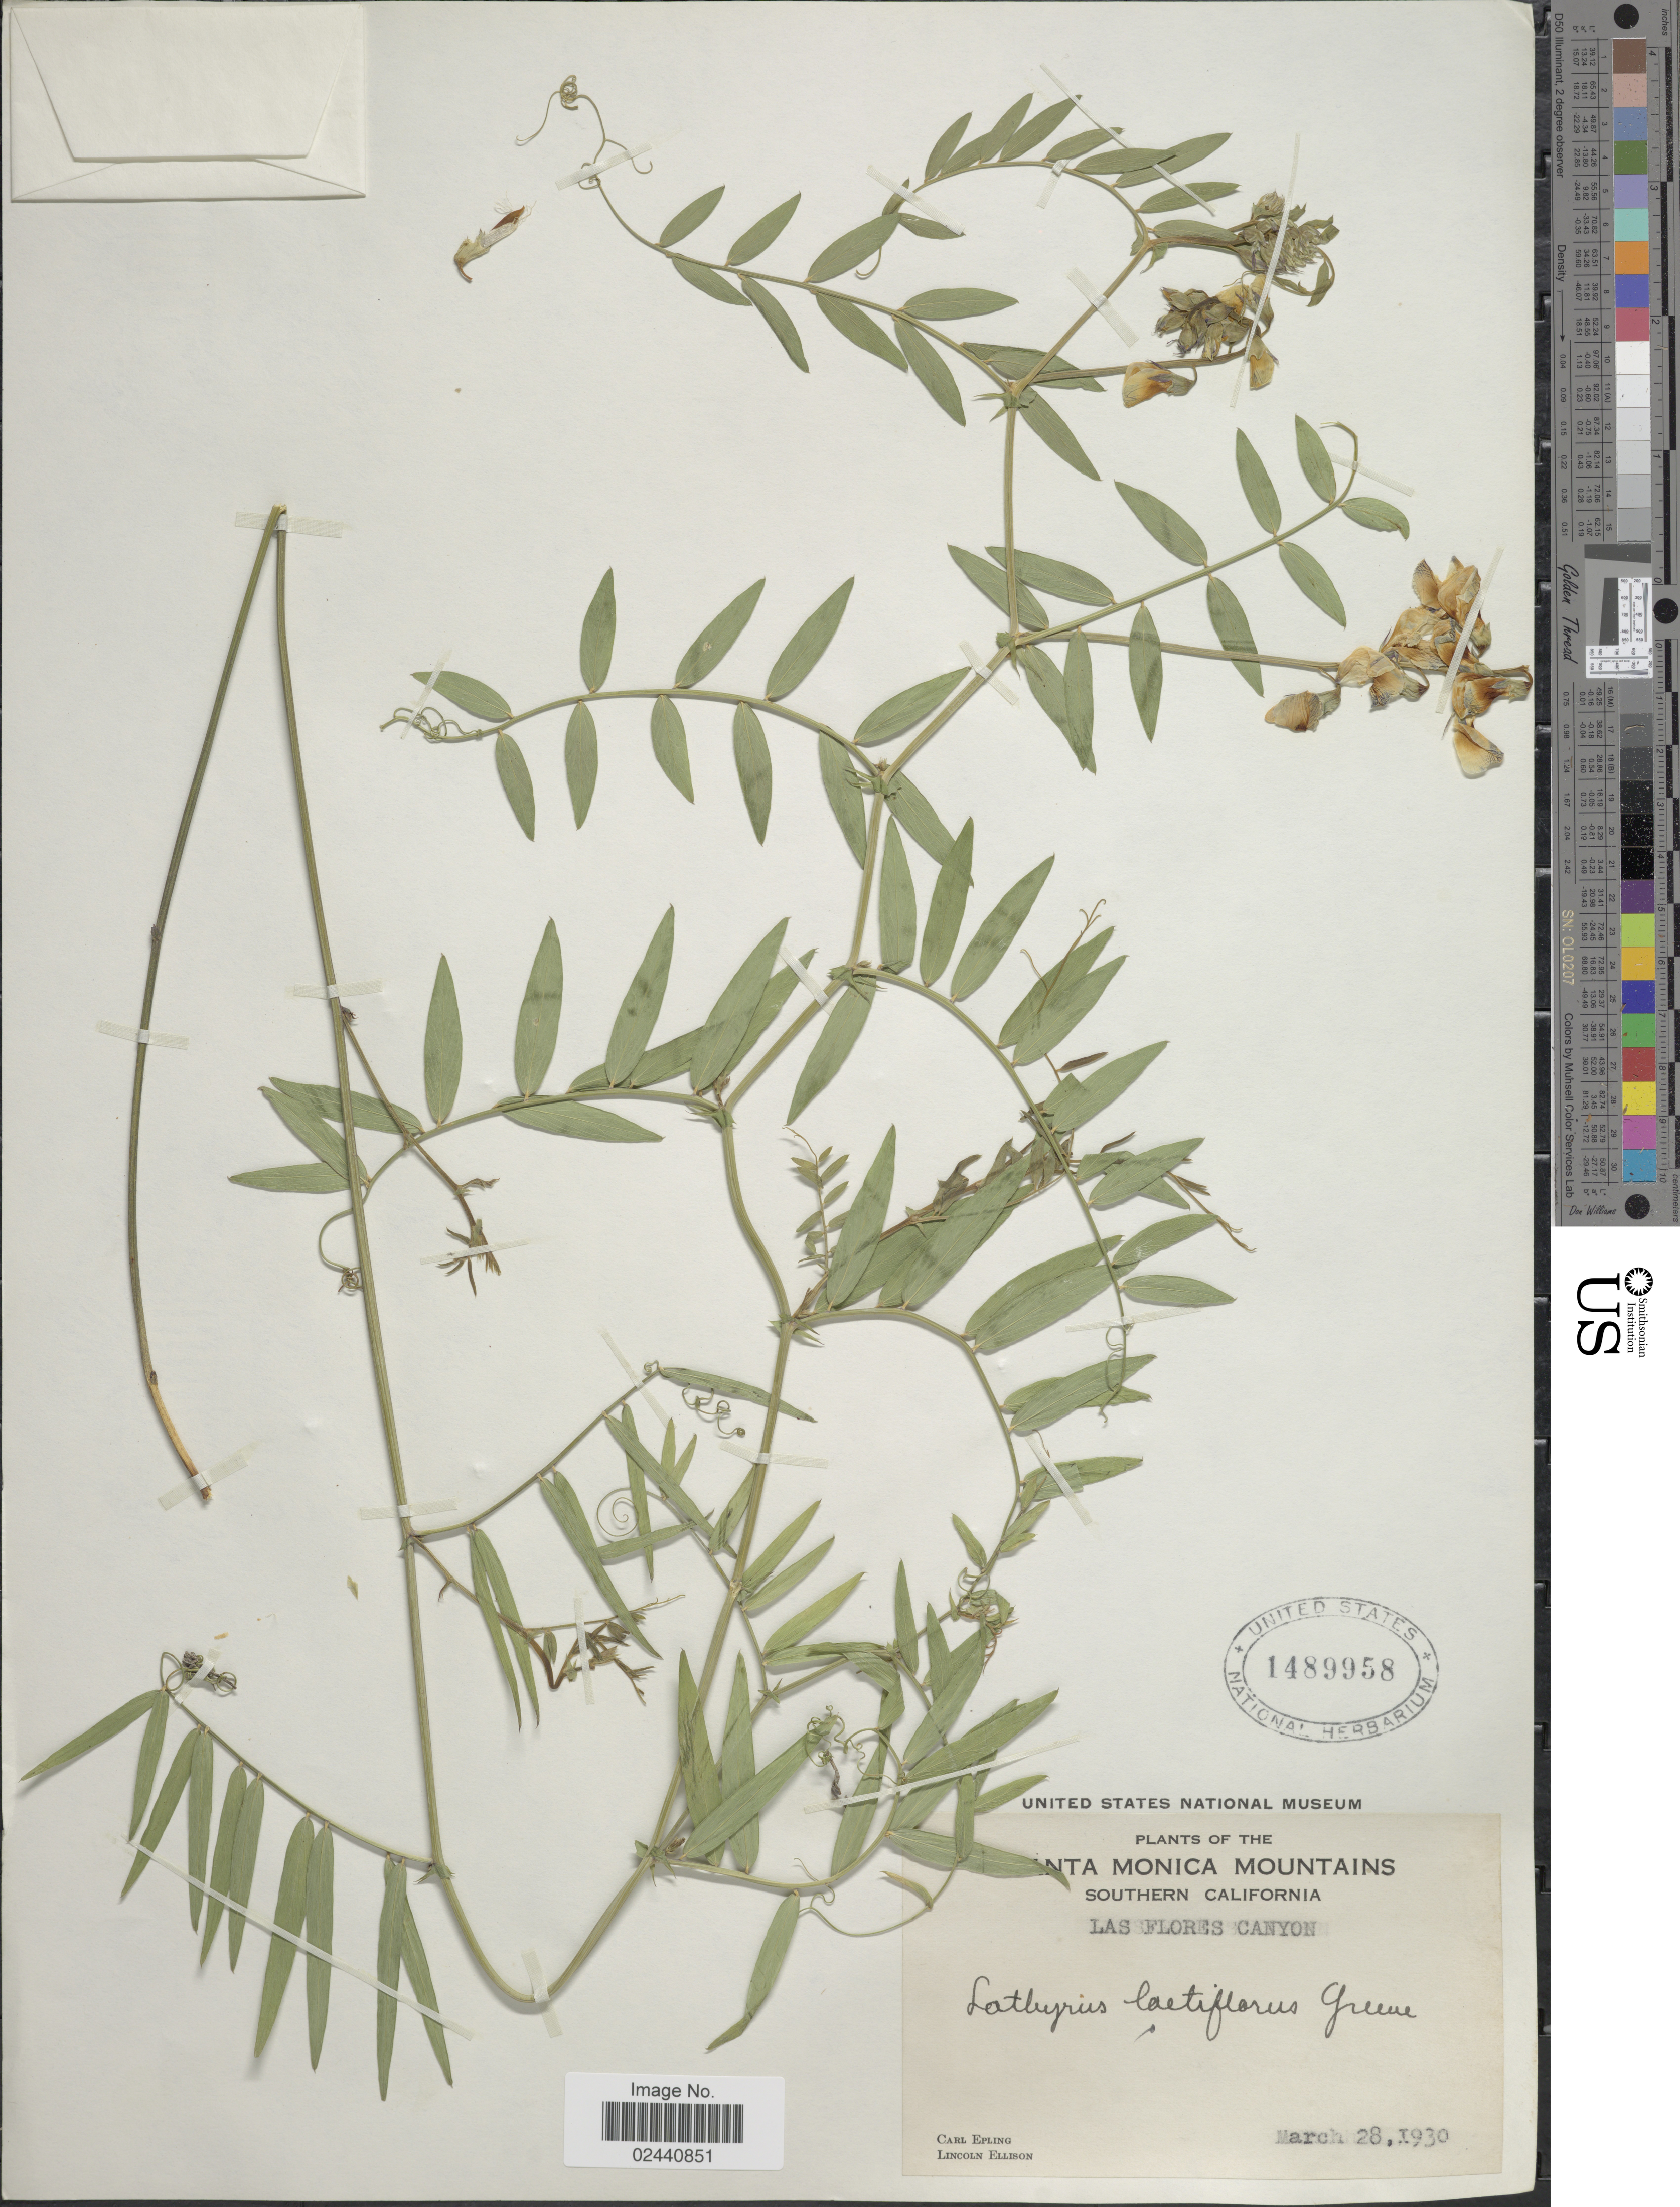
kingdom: Plantae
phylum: Tracheophyta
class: Magnoliopsida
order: Fabales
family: Fabaceae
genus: Lathyrus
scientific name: Lathyrus laetiflorus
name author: Greene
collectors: C. C. Epling & L. Ellison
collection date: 1930-03-28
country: United States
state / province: California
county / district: Los Angeles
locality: Santa Monica, Southern California, Las Flores Canyon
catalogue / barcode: US 1489958